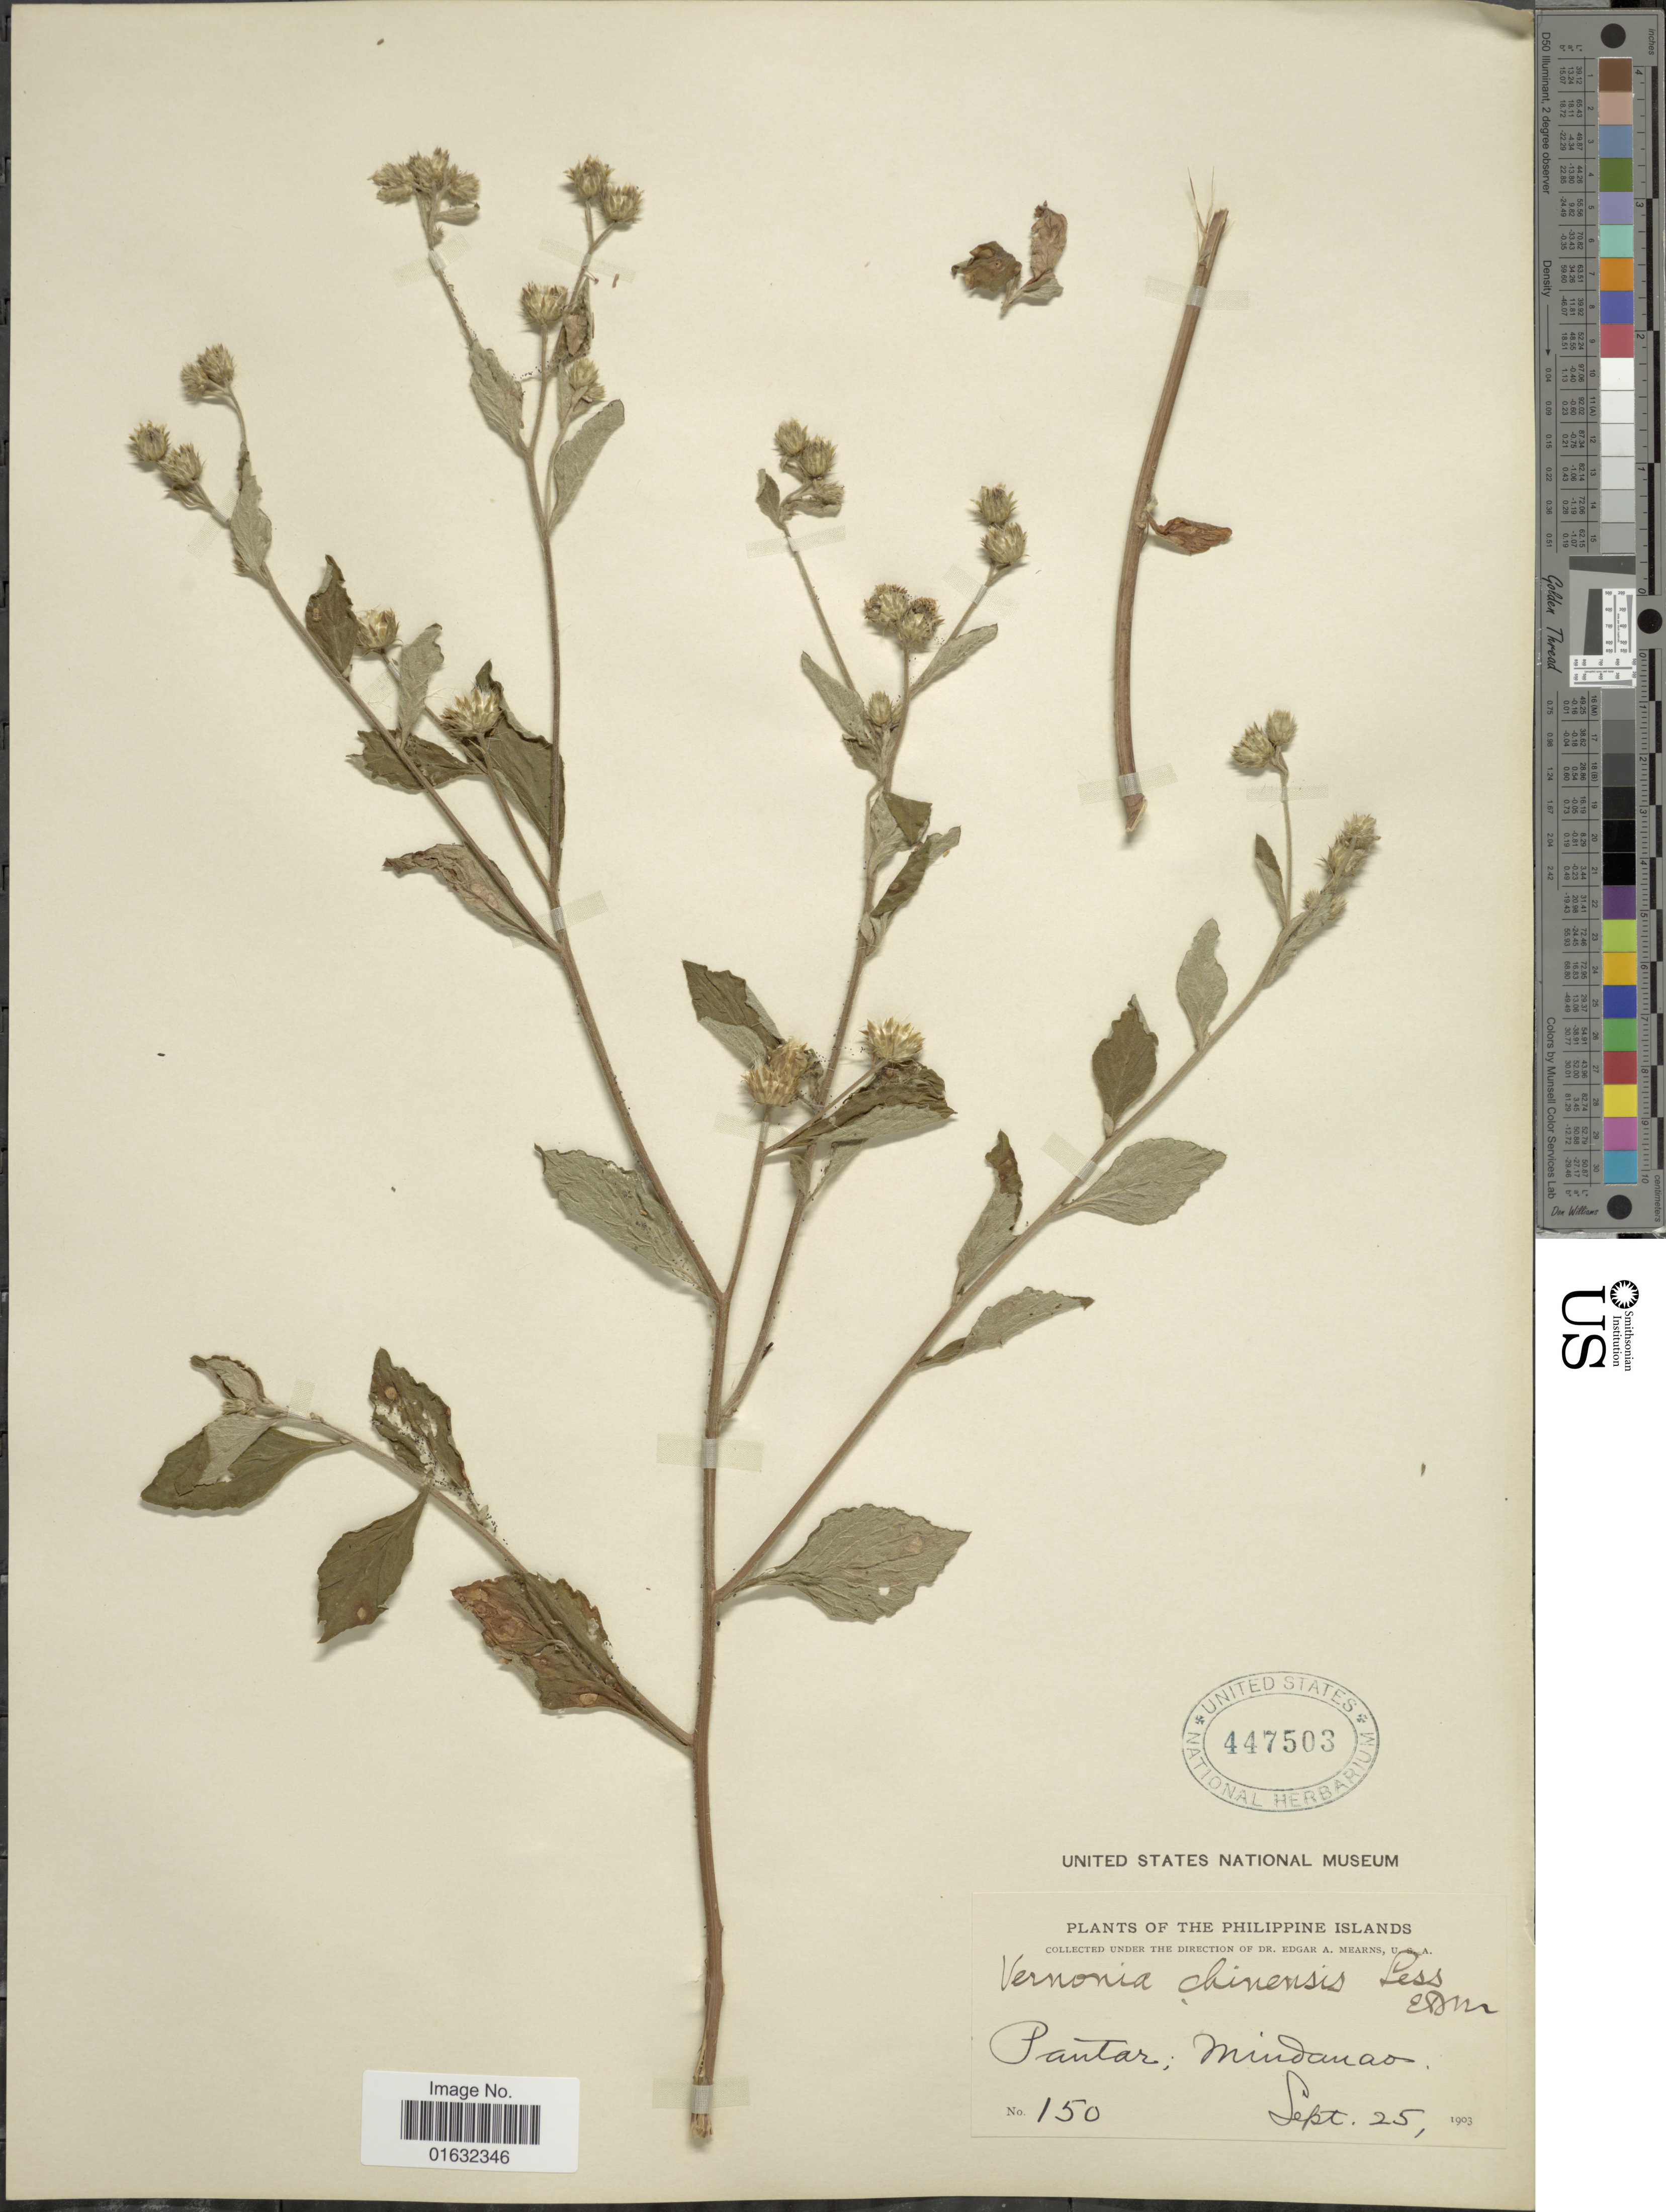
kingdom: Plantae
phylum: Tracheophyta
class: Magnoliopsida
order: Asterales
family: Asteraceae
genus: Cyanthillium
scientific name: Cyanthillium patulum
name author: (Aiton) H. Rob.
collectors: E. A. Mearns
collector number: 150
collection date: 1903-09-25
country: Philippines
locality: Pantar, Mindanao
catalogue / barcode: US 447503